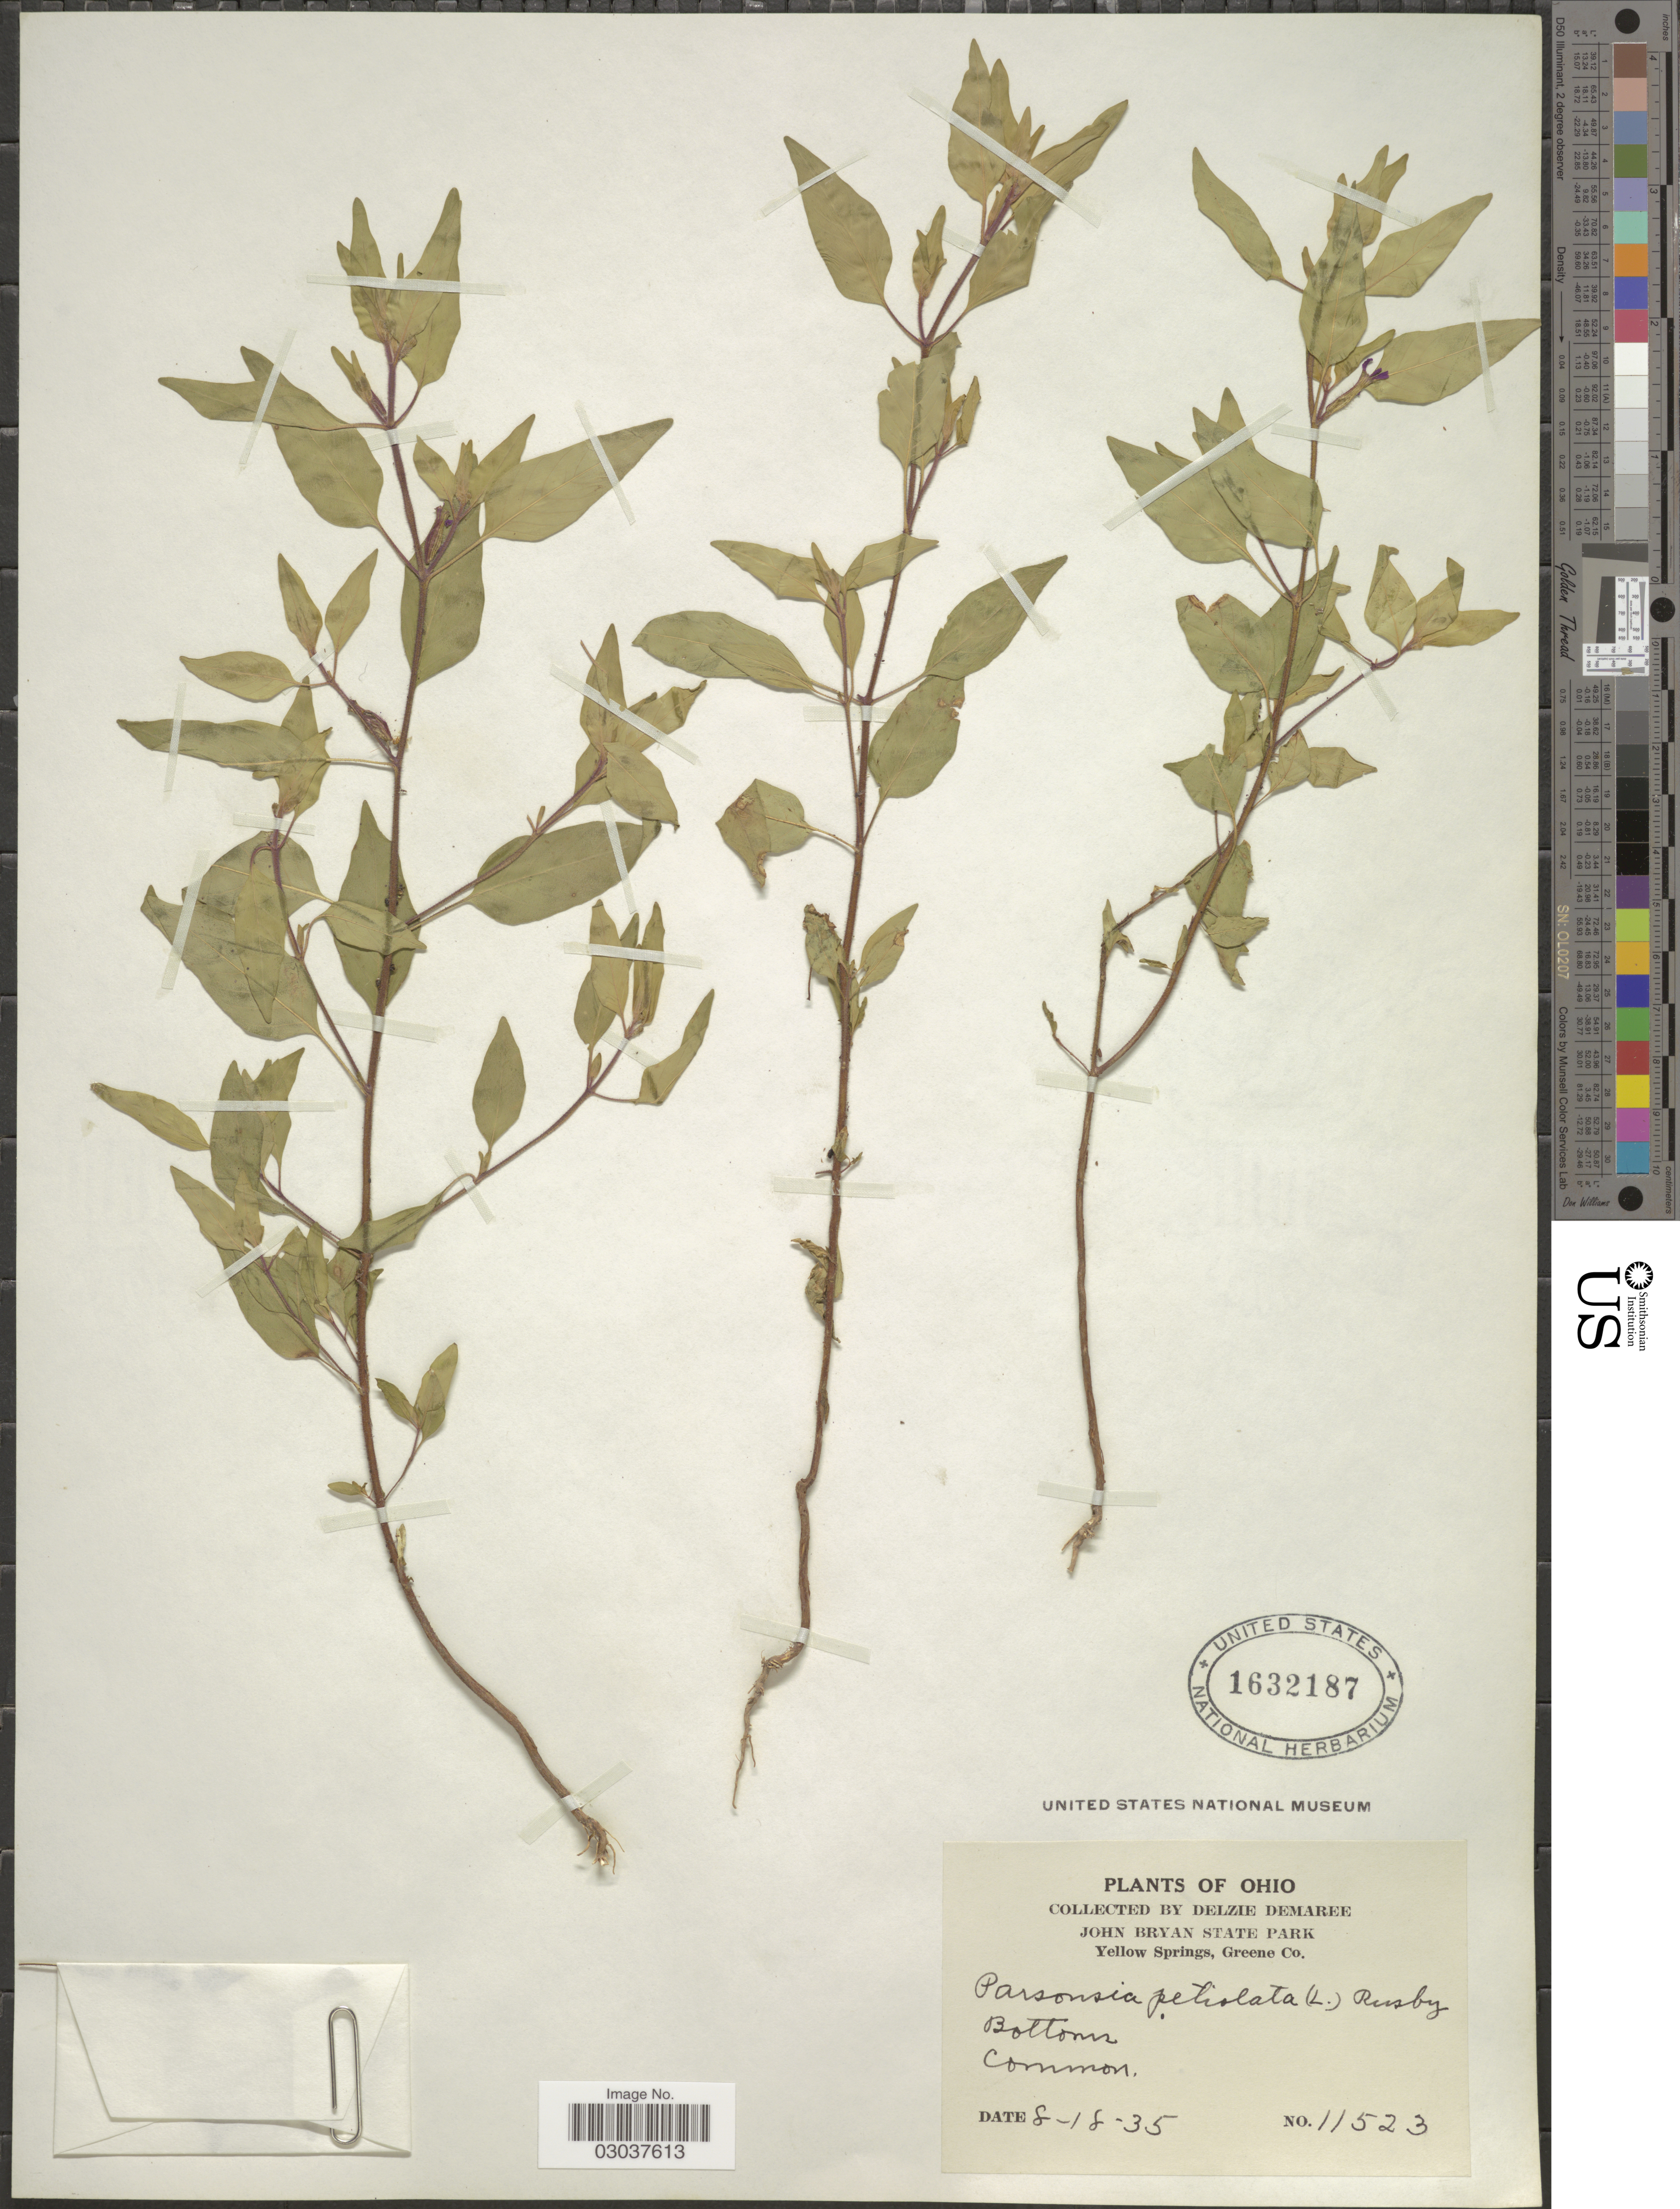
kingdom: Plantae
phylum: Tracheophyta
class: Magnoliopsida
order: Myrtales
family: Lythraceae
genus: Cuphea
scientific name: Cuphea petiolata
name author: Pohl ex Koehne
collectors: D. Demaree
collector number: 11523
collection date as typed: Transcribed d/m/y: 18/8/35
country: United States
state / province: Ohio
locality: John Bryan State Park. Yellow Springs, Green Co. Bottoms.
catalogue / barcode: US 1632187